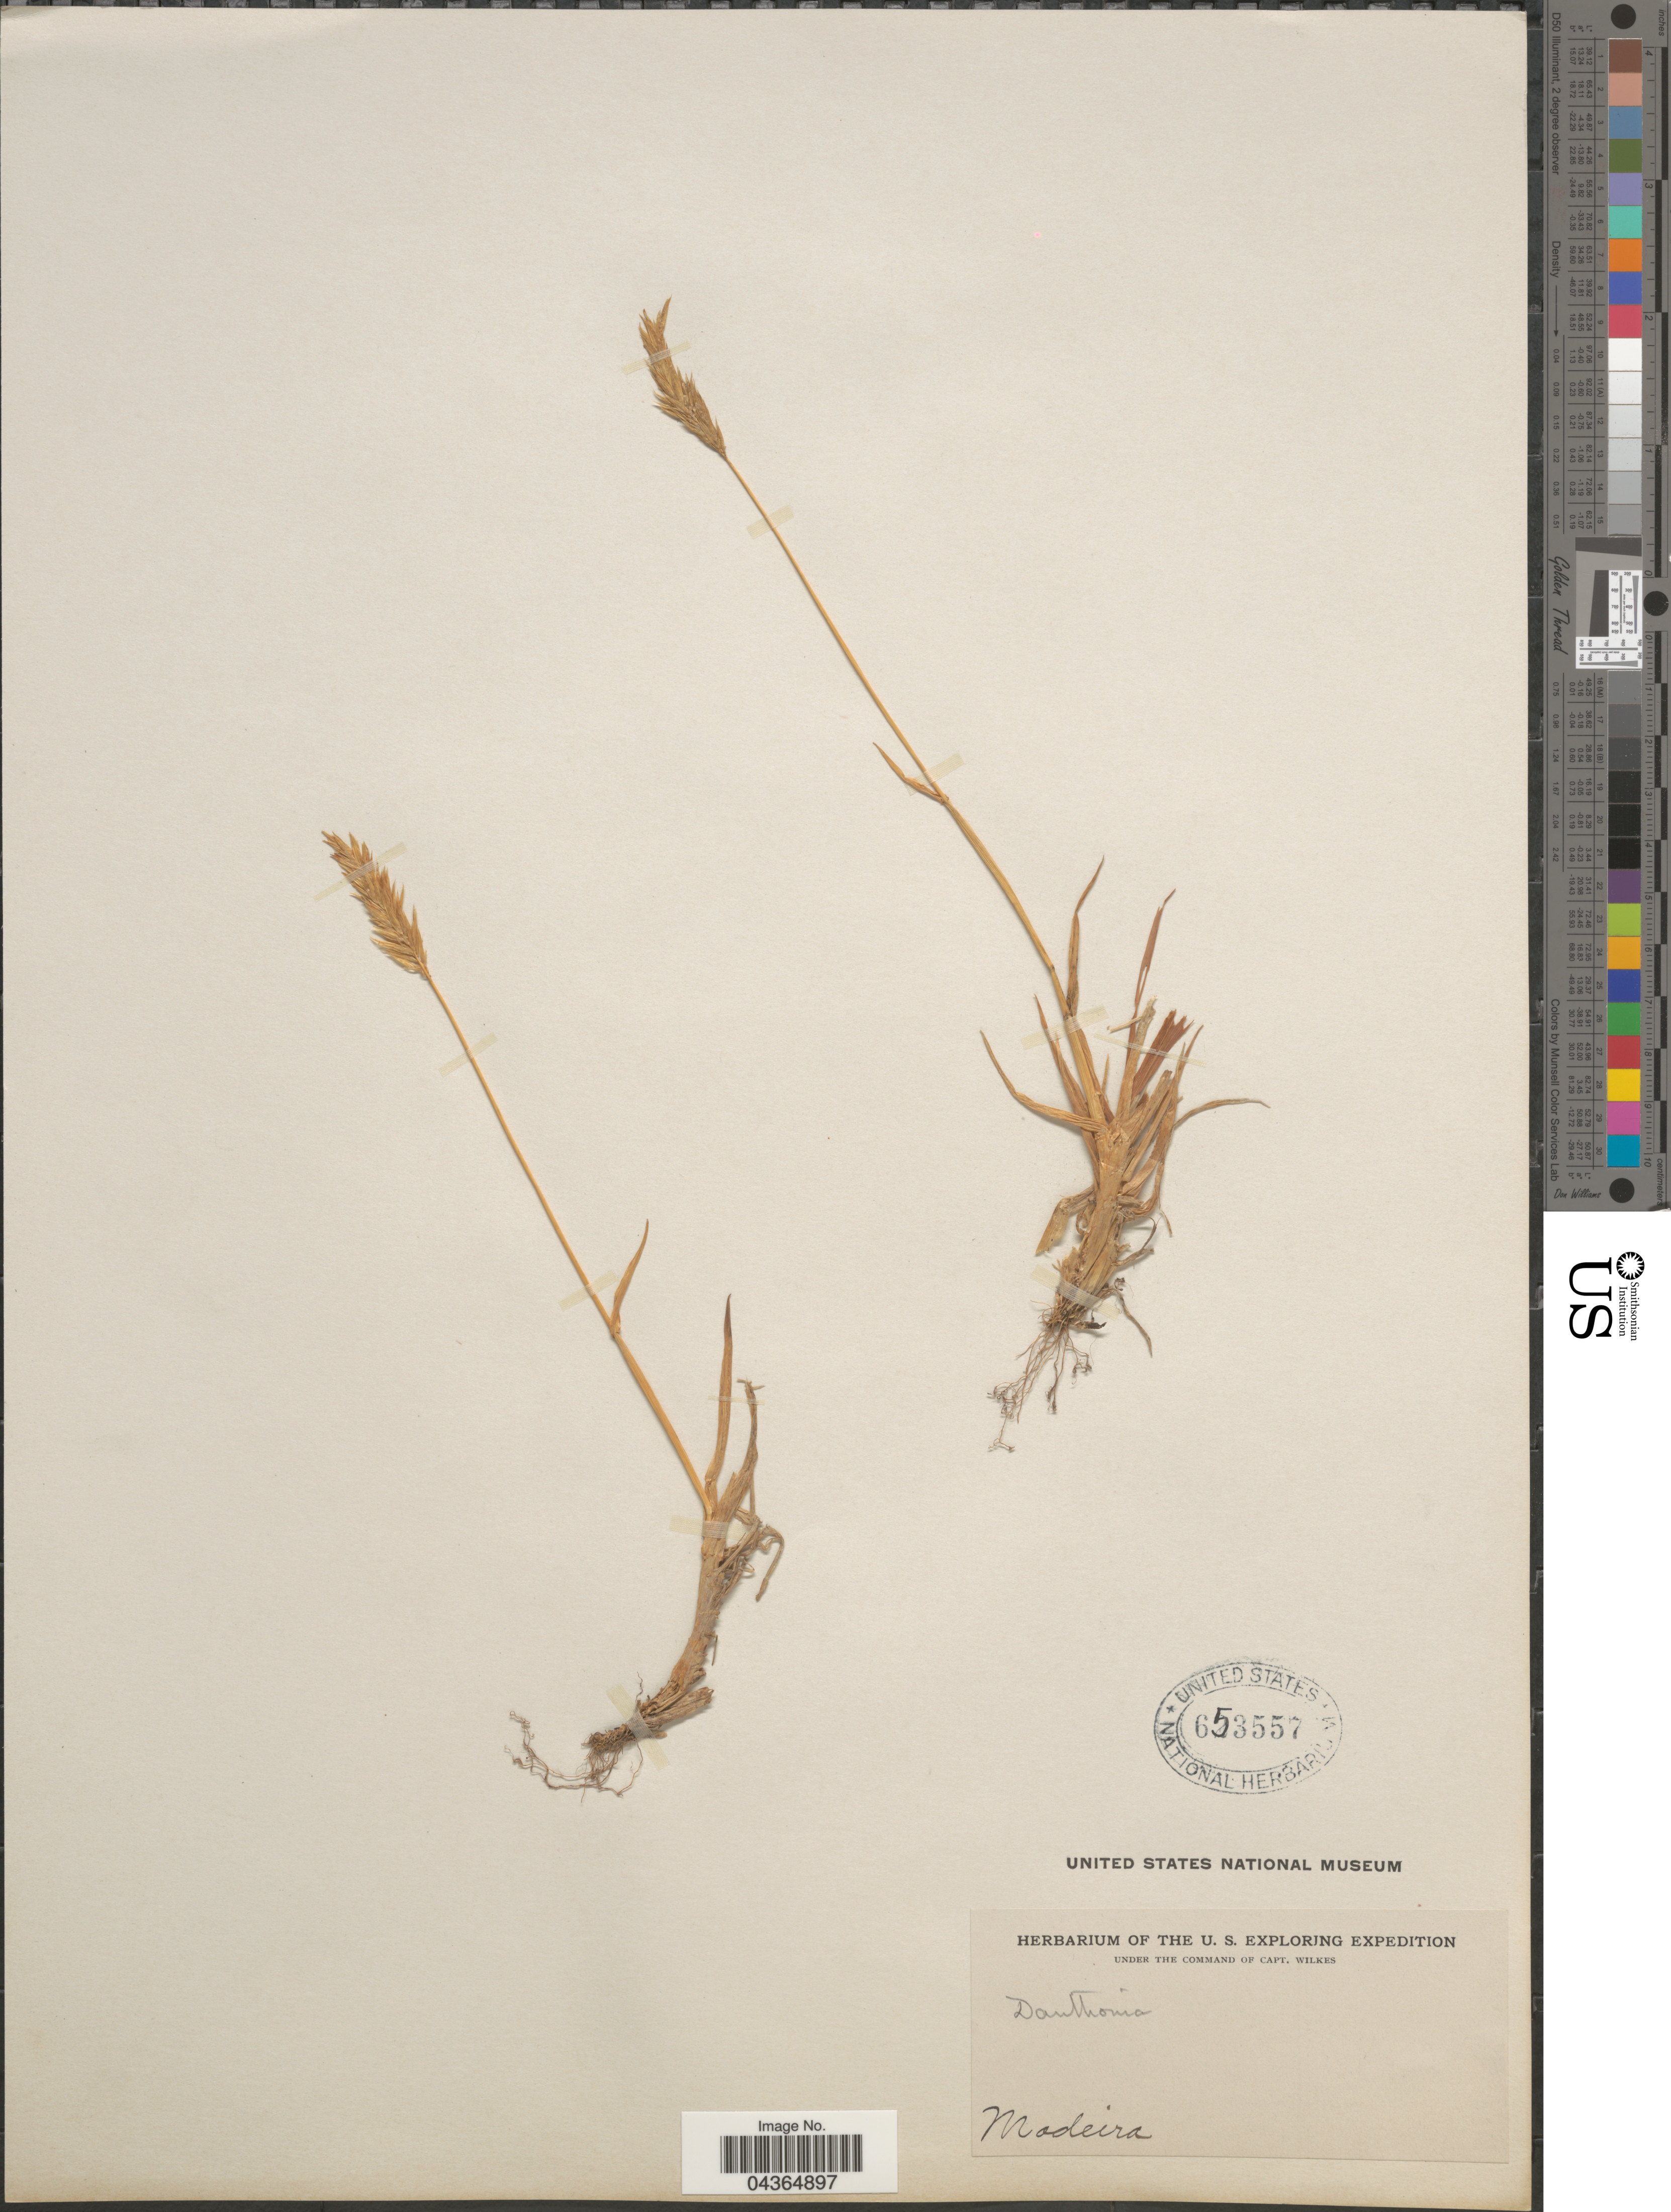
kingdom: Plantae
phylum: Tracheophyta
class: Liliopsida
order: Poales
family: Poaceae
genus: Merxmuellera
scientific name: Merxmuellera sp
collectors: Wilkes Explor. Exped.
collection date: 1838/1842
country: Portugal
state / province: Madeira (Aut. Reg.)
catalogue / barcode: US 653557